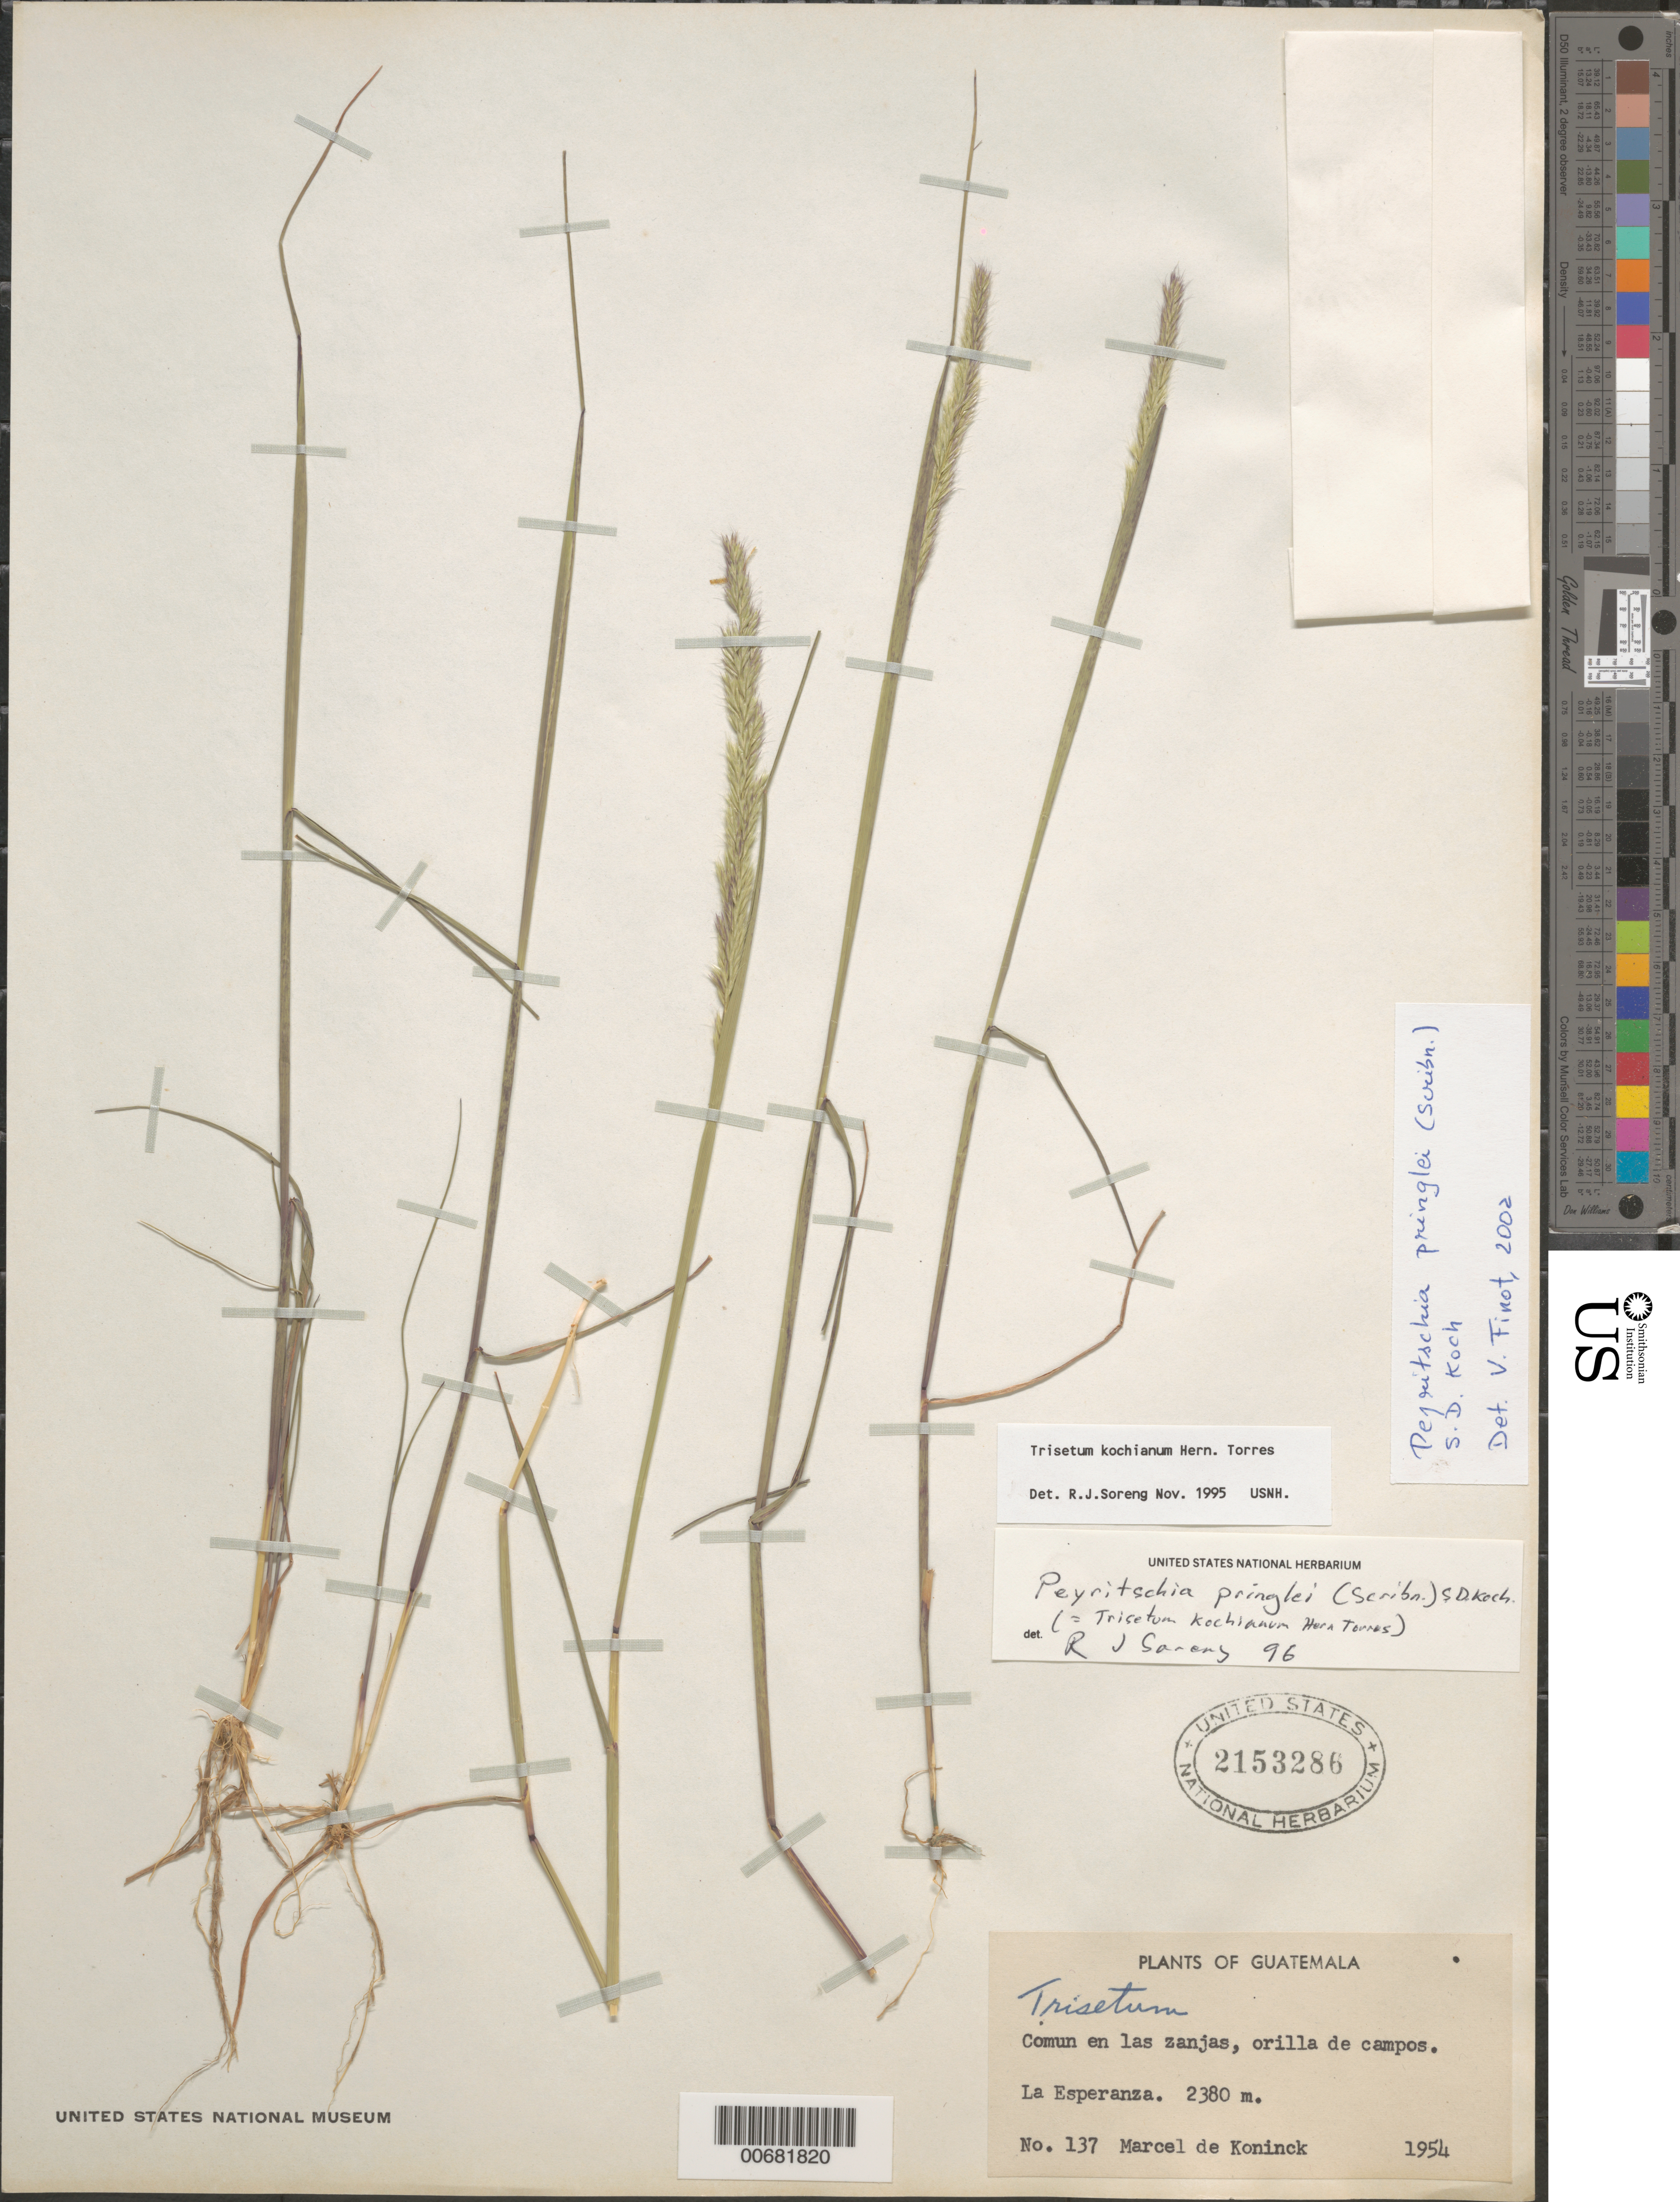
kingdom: Plantae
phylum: Tracheophyta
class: Liliopsida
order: Poales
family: Poaceae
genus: Peyritschia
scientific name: Peyritschia pringlei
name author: (Scribn.) S.D. Koch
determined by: Finot, V. L.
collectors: M. Koninck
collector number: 137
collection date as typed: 19 Jun 1954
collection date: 1954-06-19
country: Guatemala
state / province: Quetzaltenango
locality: Quezaltenango.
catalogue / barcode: US 2153286